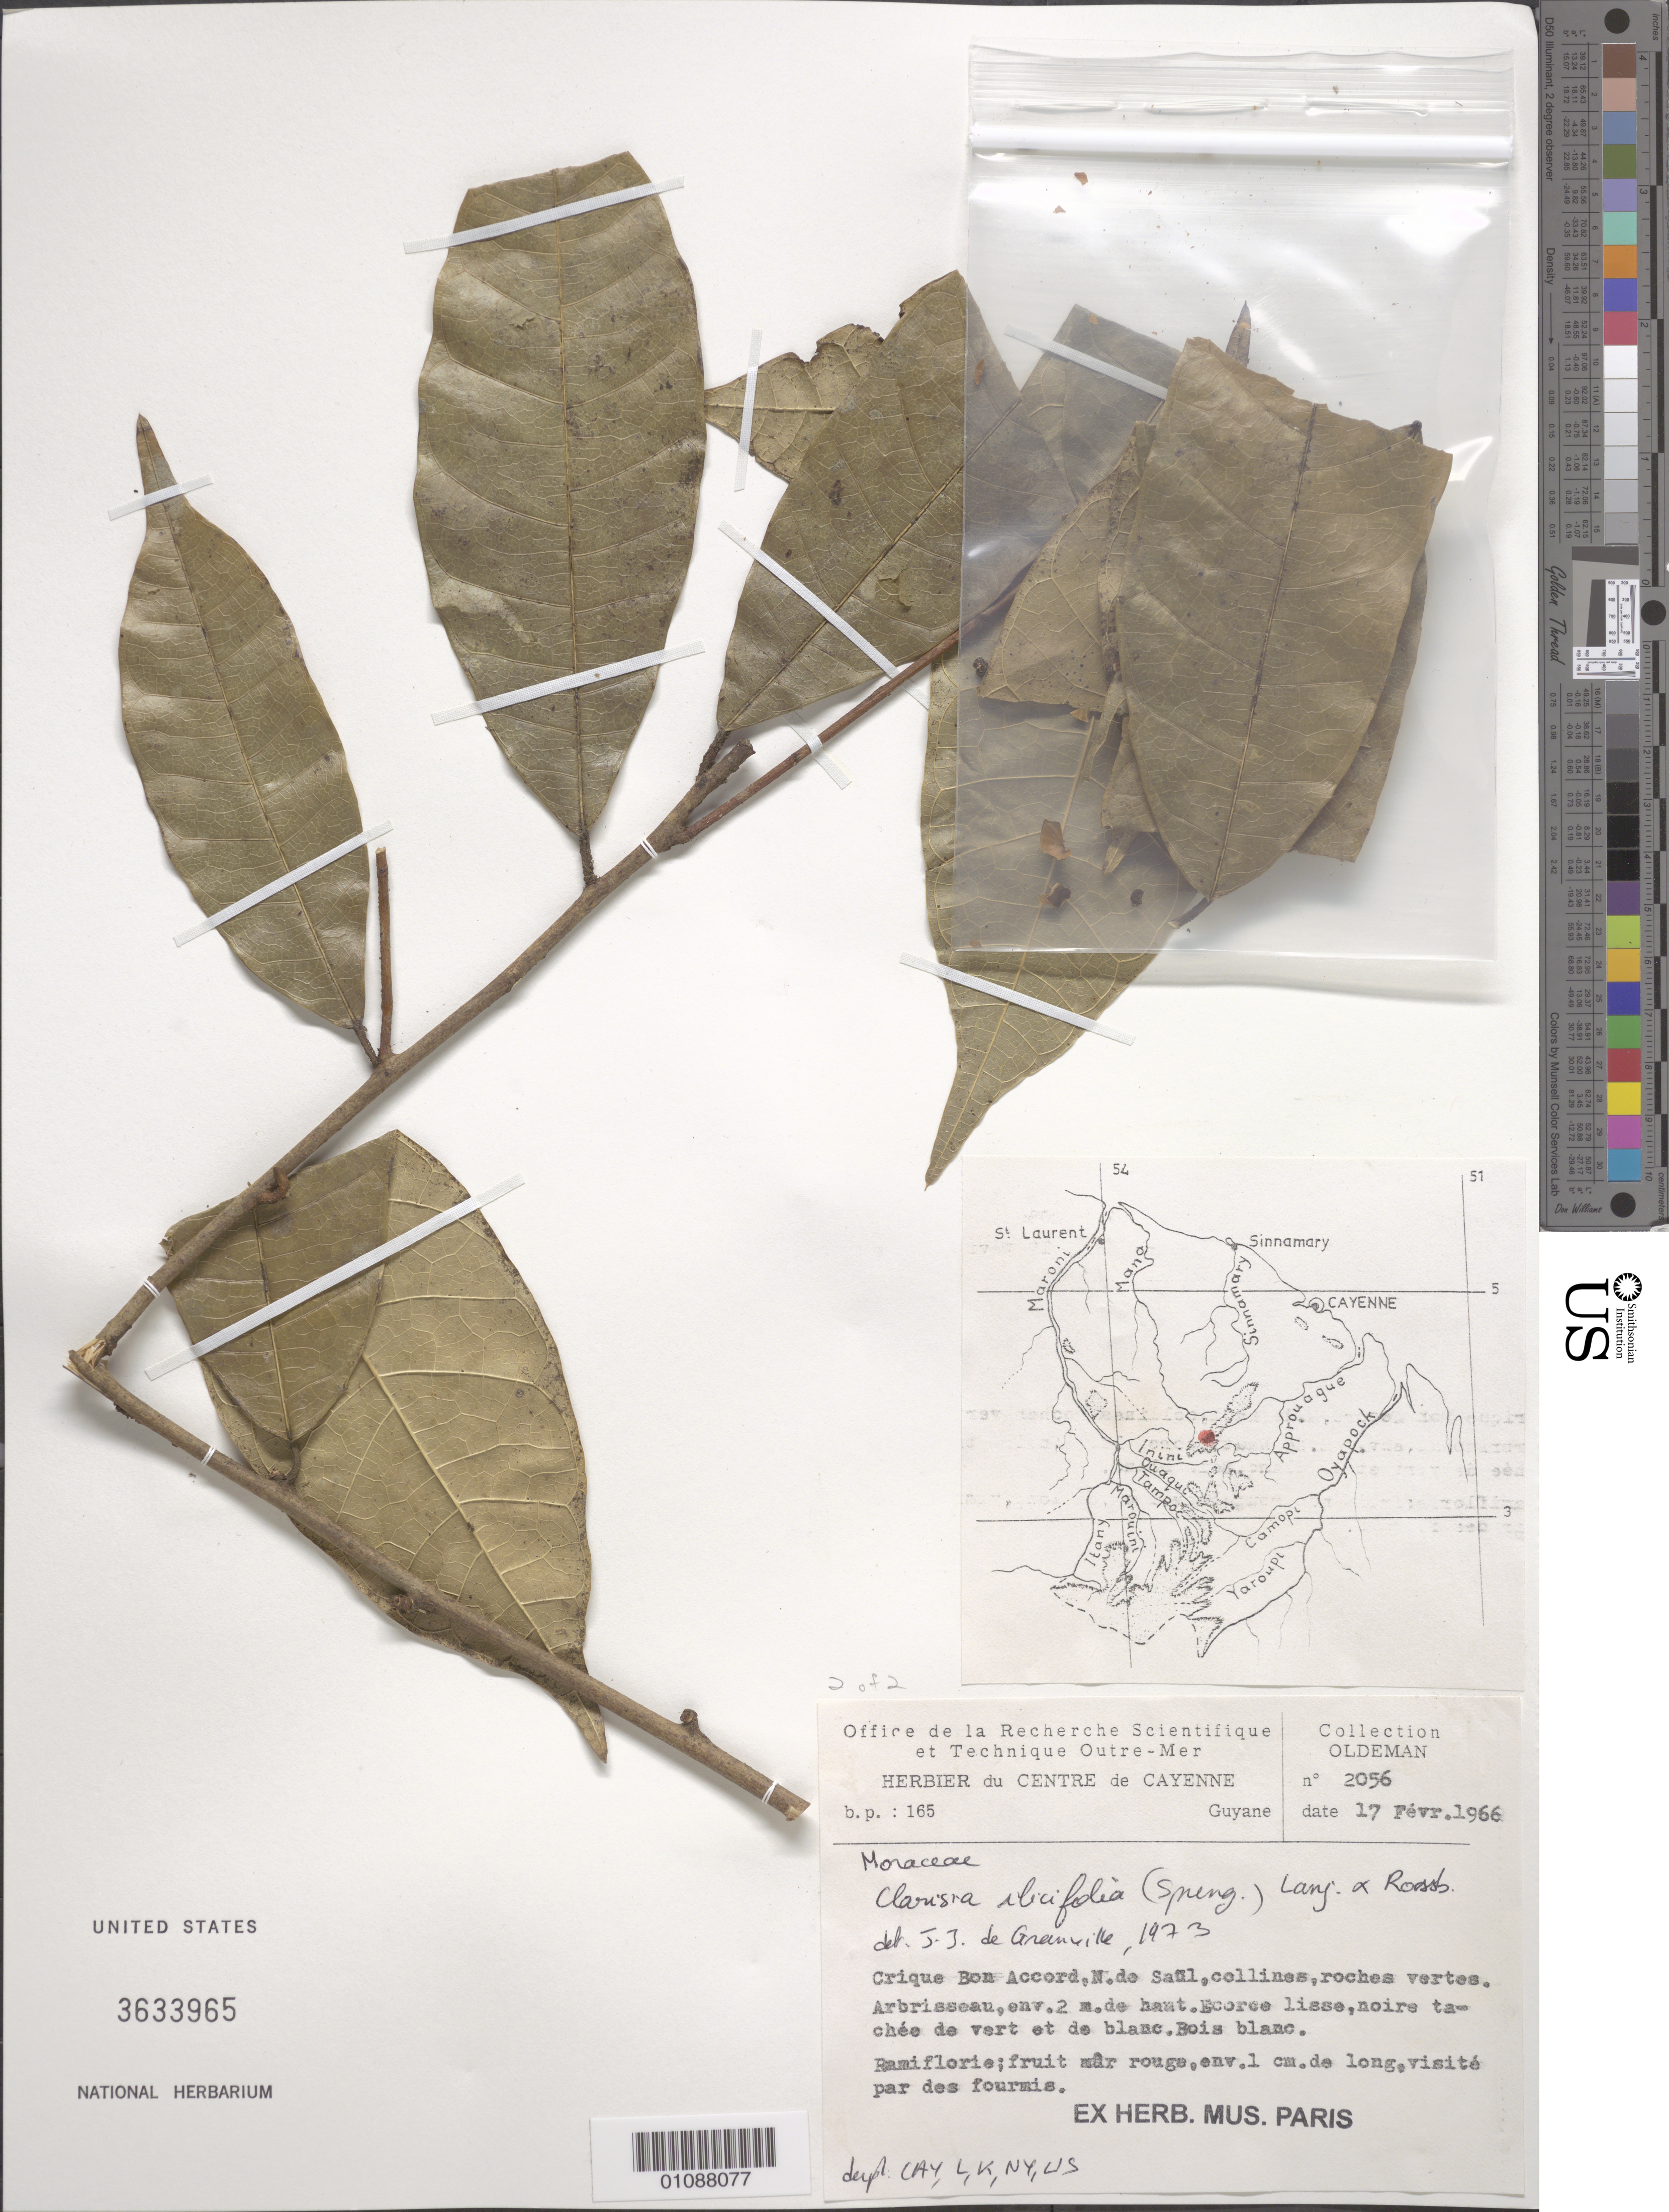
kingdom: Plantae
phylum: Tracheophyta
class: Magnoliopsida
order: Rosales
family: Moraceae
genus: Clarisia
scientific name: Clarisia ilicifolia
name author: (Spreng.) Lanj. & Rossberg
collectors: -- Oldeman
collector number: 2056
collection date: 1966-02-17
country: French Guiana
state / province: Cayenne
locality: Crique Bon Accord, N. de Saül, collines.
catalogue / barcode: US 3633965